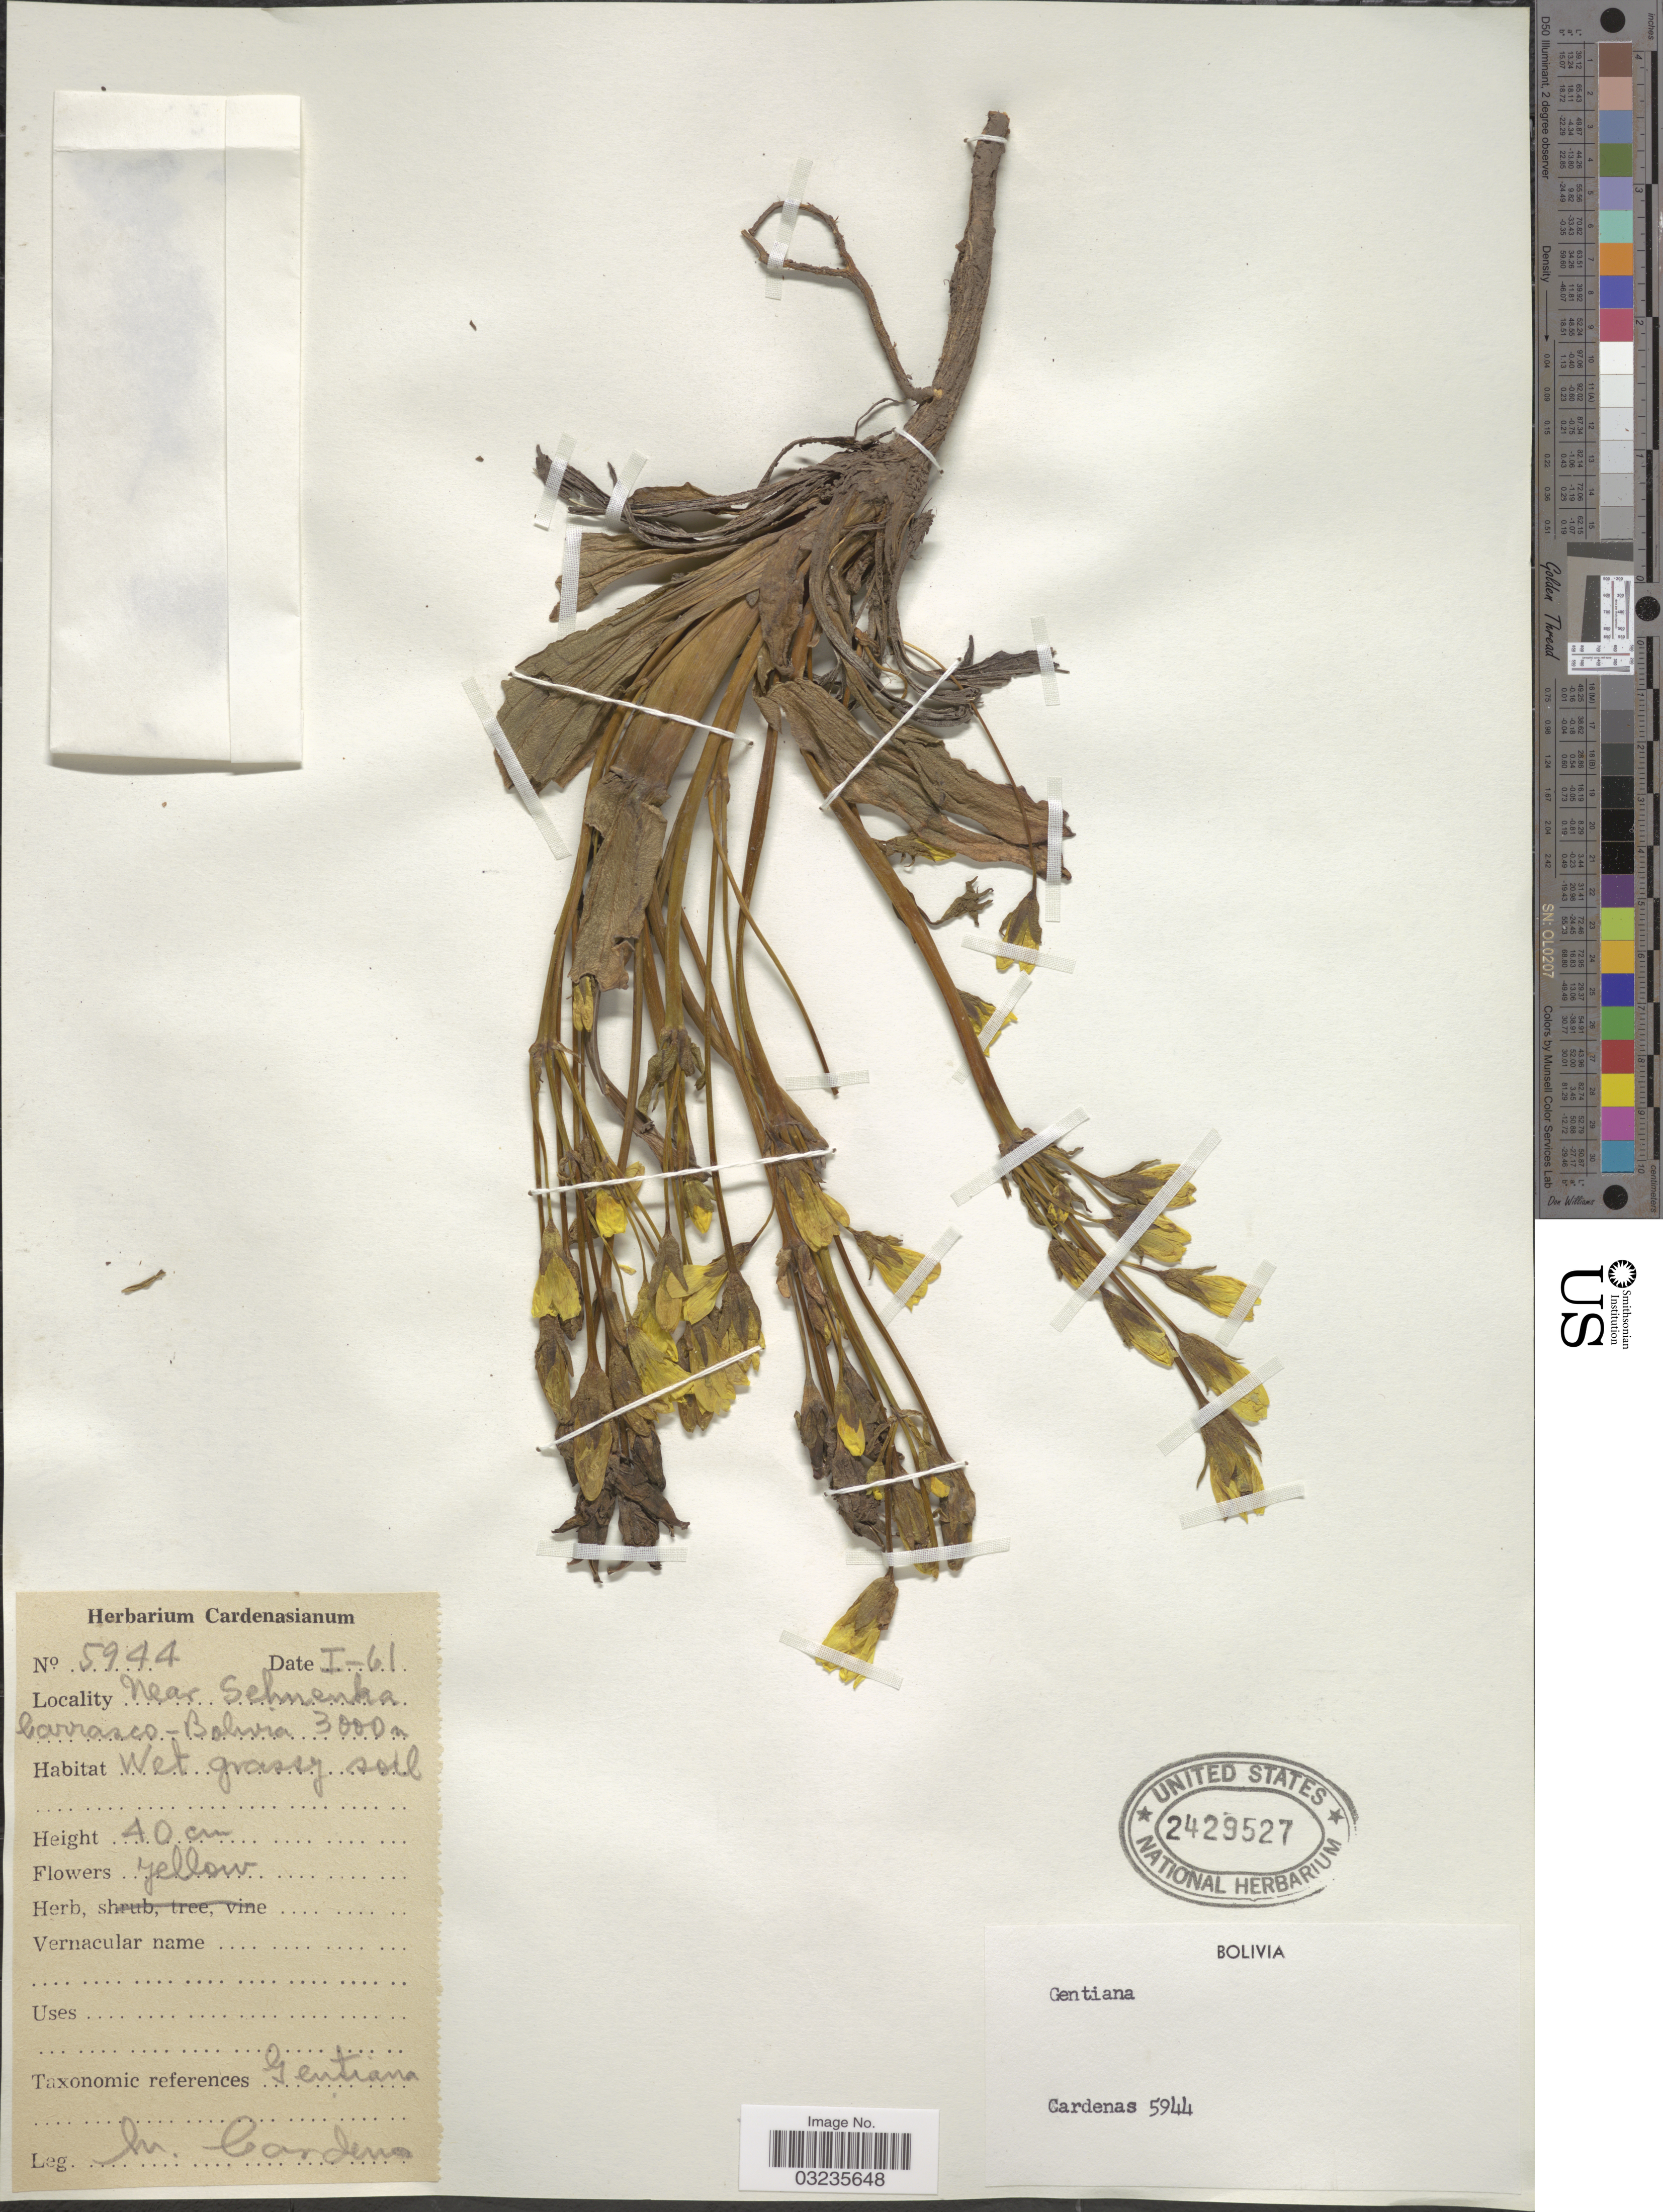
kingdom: Plantae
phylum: Tracheophyta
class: Magnoliopsida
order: Gentianales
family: Gentianaceae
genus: Gentiana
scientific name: Gentiana sp.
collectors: M. Cárdenas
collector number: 5944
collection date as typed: Transcribed d/m/y: /1/61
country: Bolivia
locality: Near Schnenka - Carrasco.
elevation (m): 3000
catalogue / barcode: US 2429527